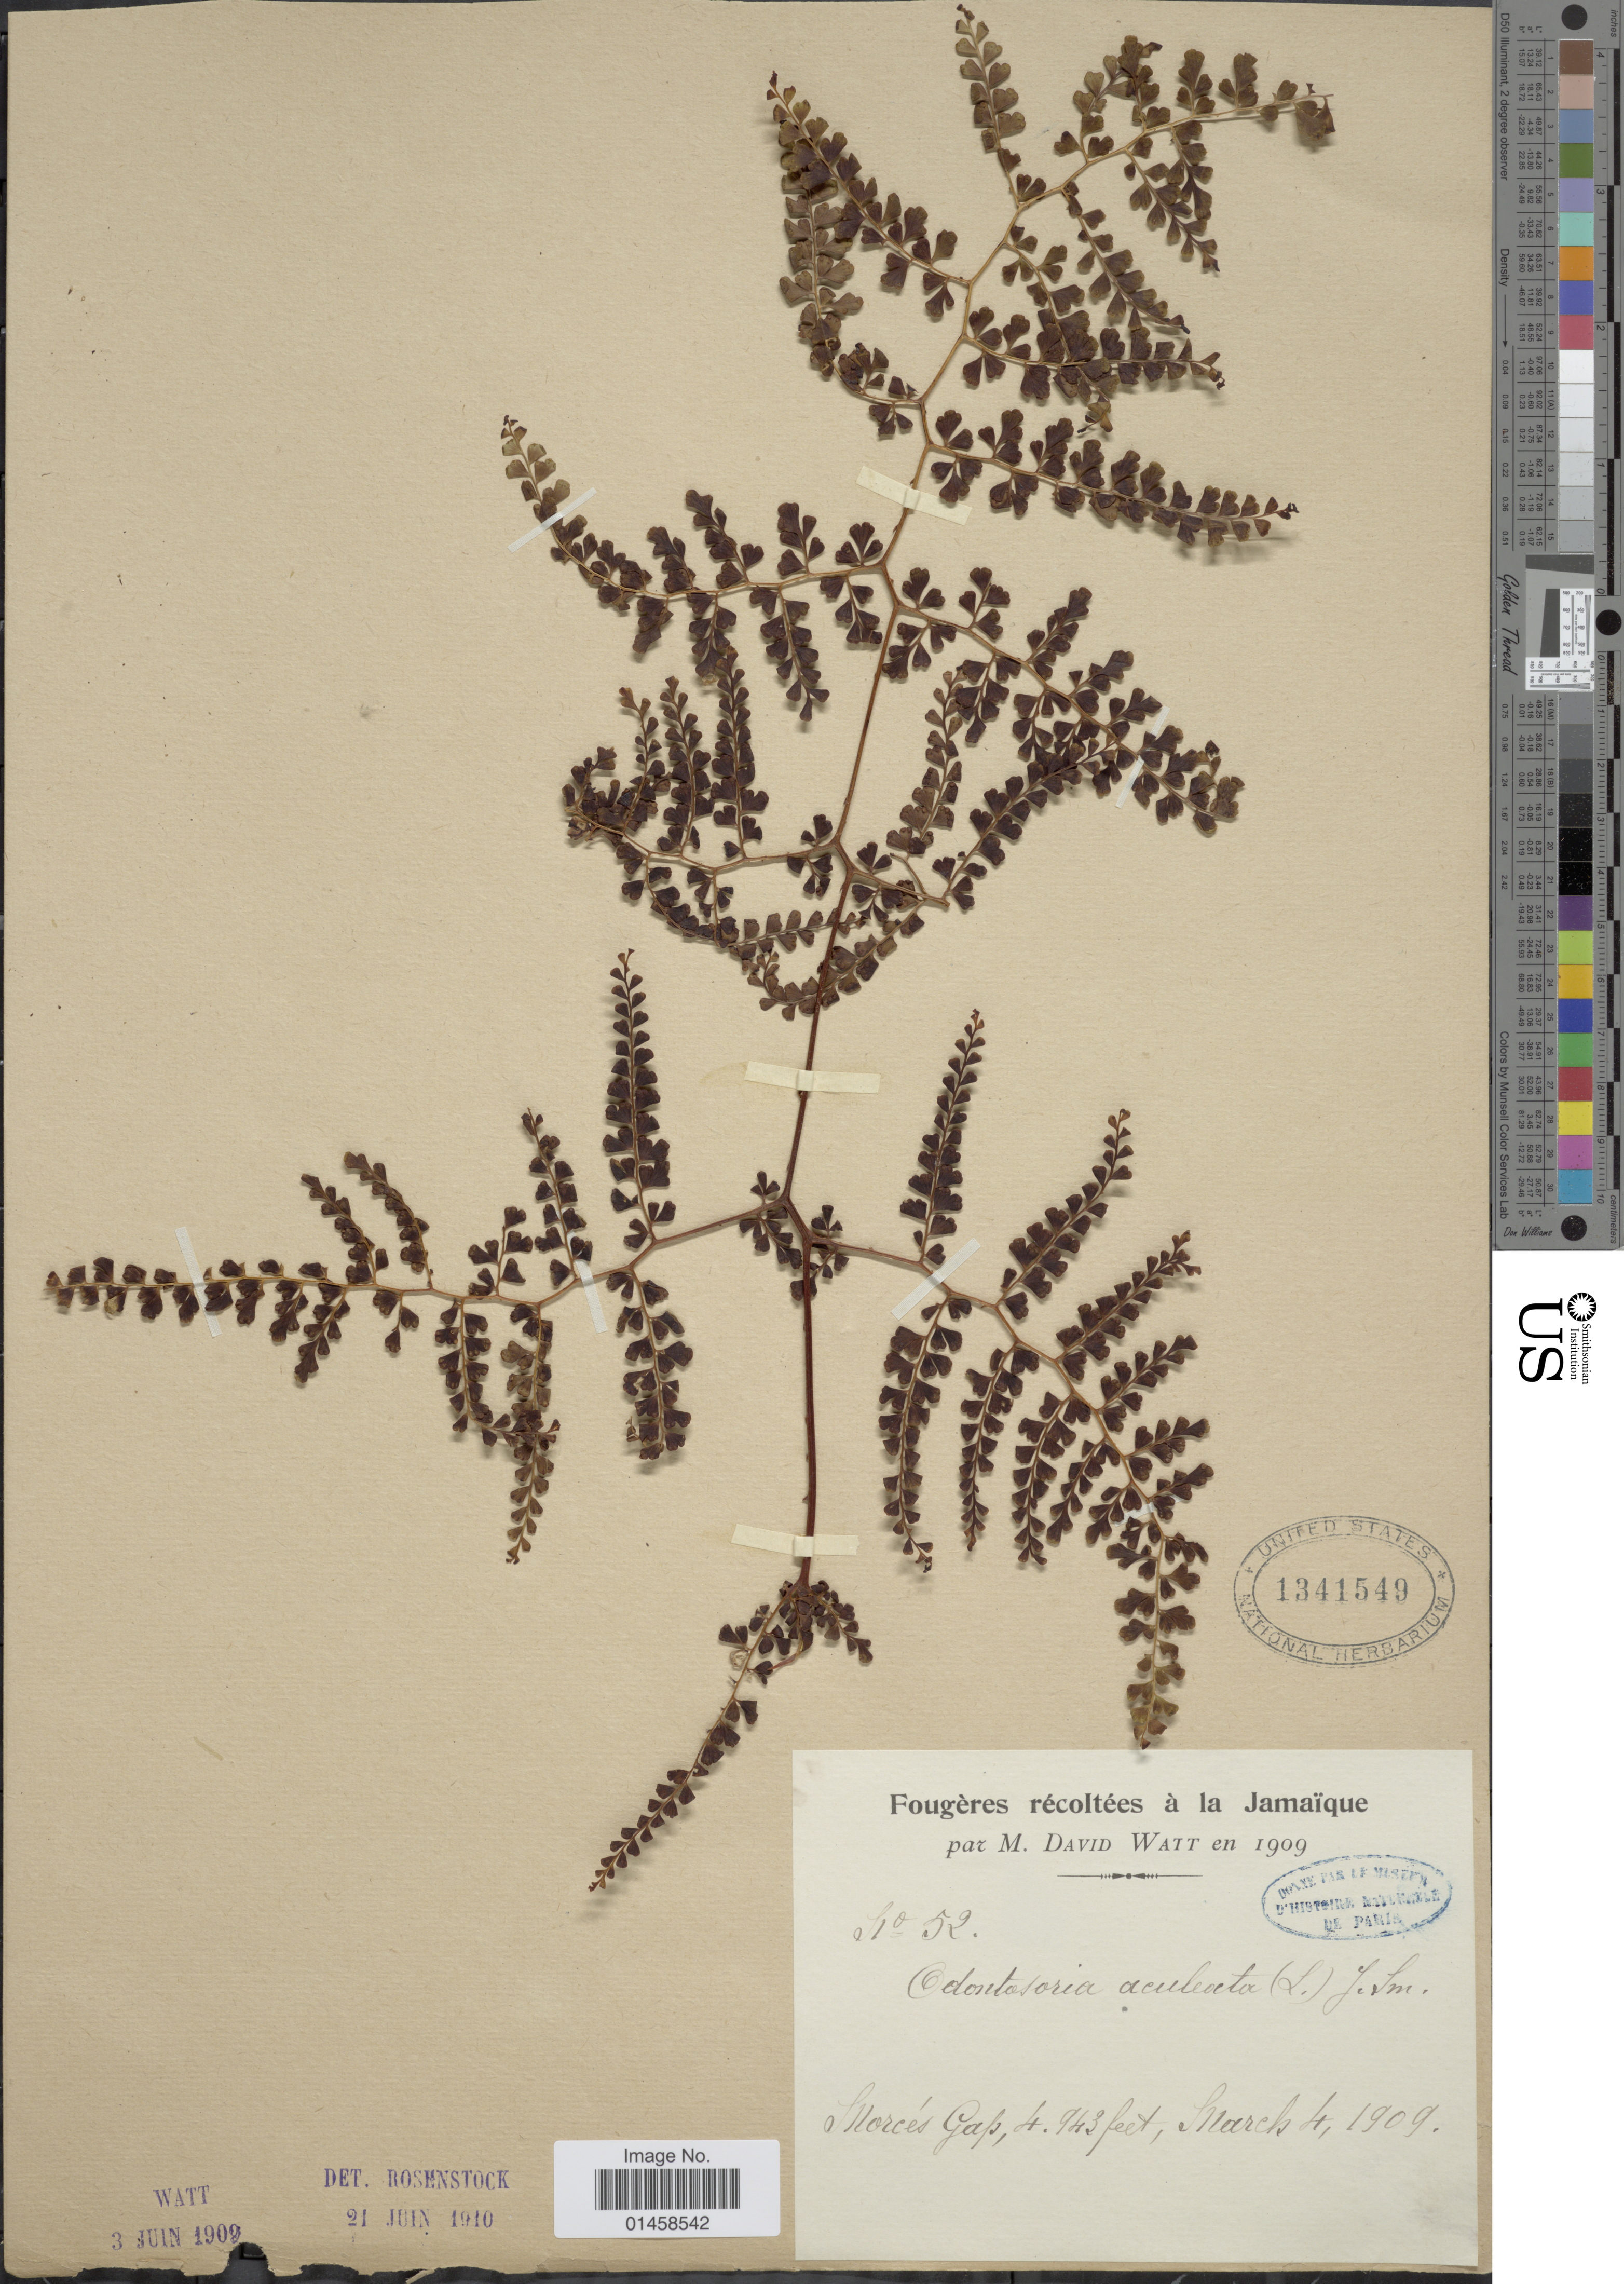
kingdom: Plantae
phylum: Tracheophyta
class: Polypodiopsida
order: Polypodiales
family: Lindsaeaceae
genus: Odontosoria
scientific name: Odontosoria jenmanii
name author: Maxon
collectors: David, M.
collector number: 52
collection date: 1909-03-04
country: Jamaica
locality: Morce's Gap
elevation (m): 1507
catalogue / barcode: US 1341549